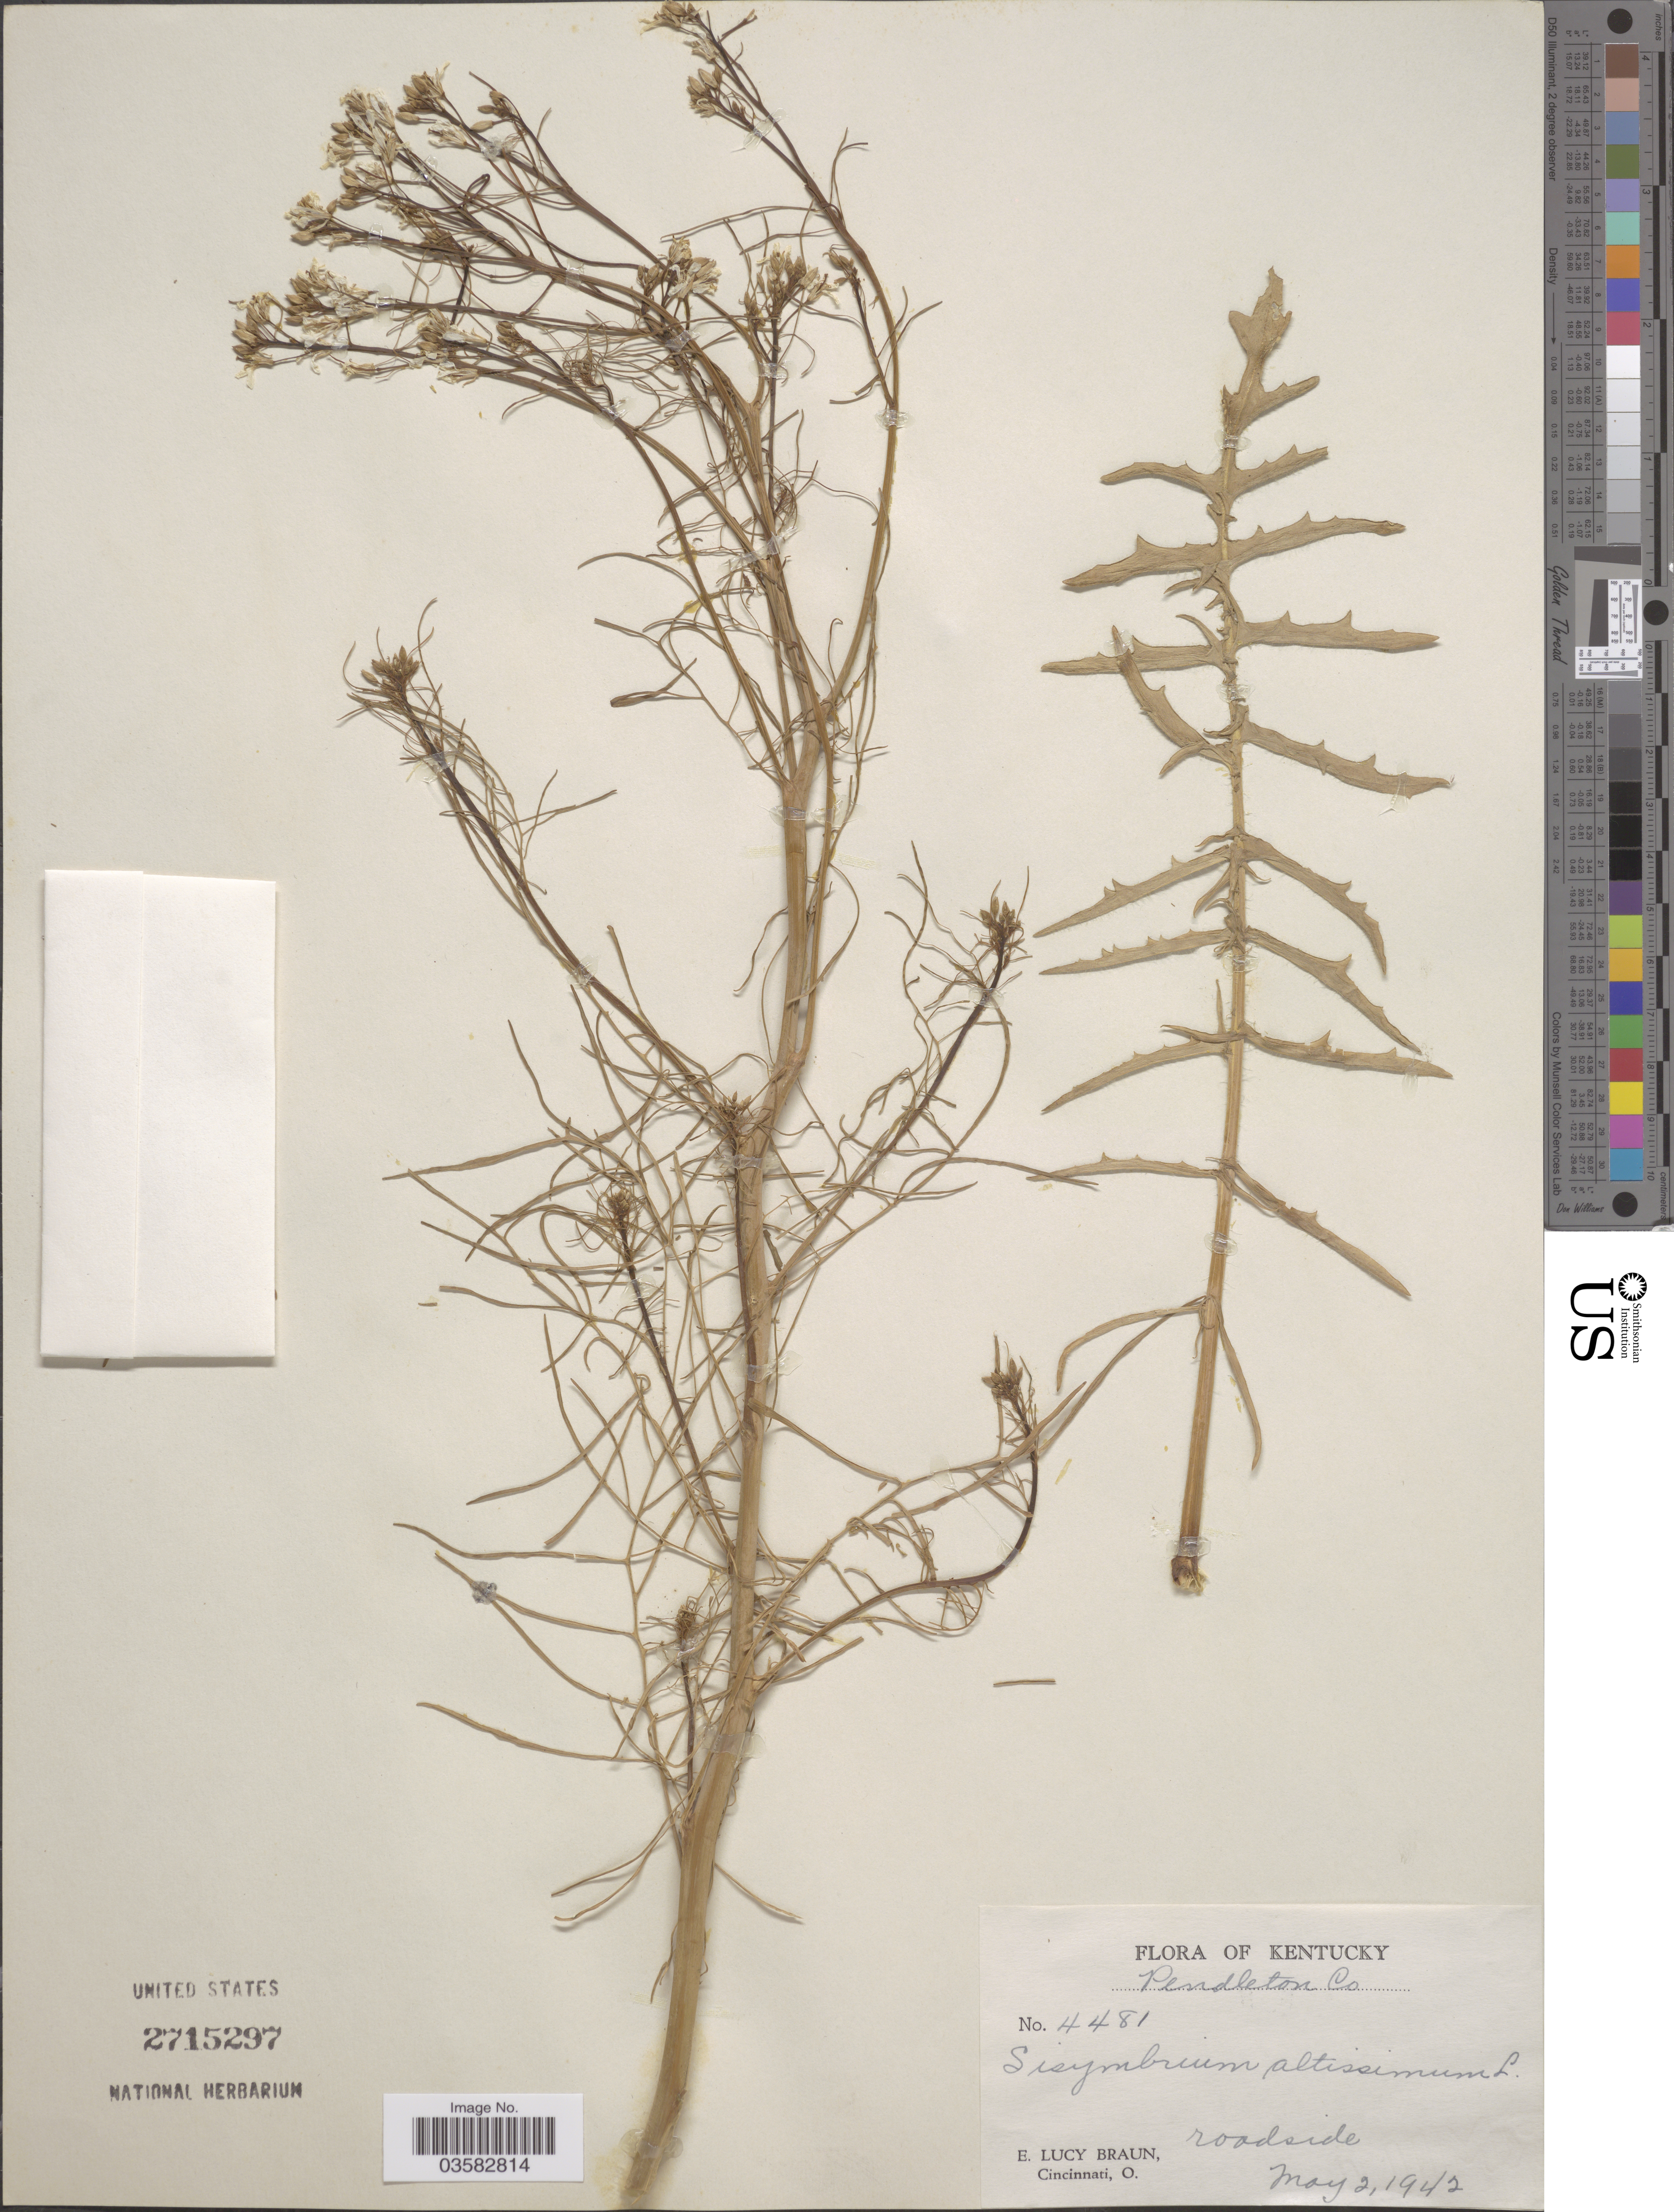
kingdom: Plantae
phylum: Tracheophyta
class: Magnoliopsida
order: Brassicales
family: Brassicaceae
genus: Sisymbrium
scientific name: Sisymbrium altissimum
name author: L.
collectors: E. L. Braun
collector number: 4481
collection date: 1942-05-02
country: United States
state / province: Kentucky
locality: Pendleton Co.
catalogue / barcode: US 2715297